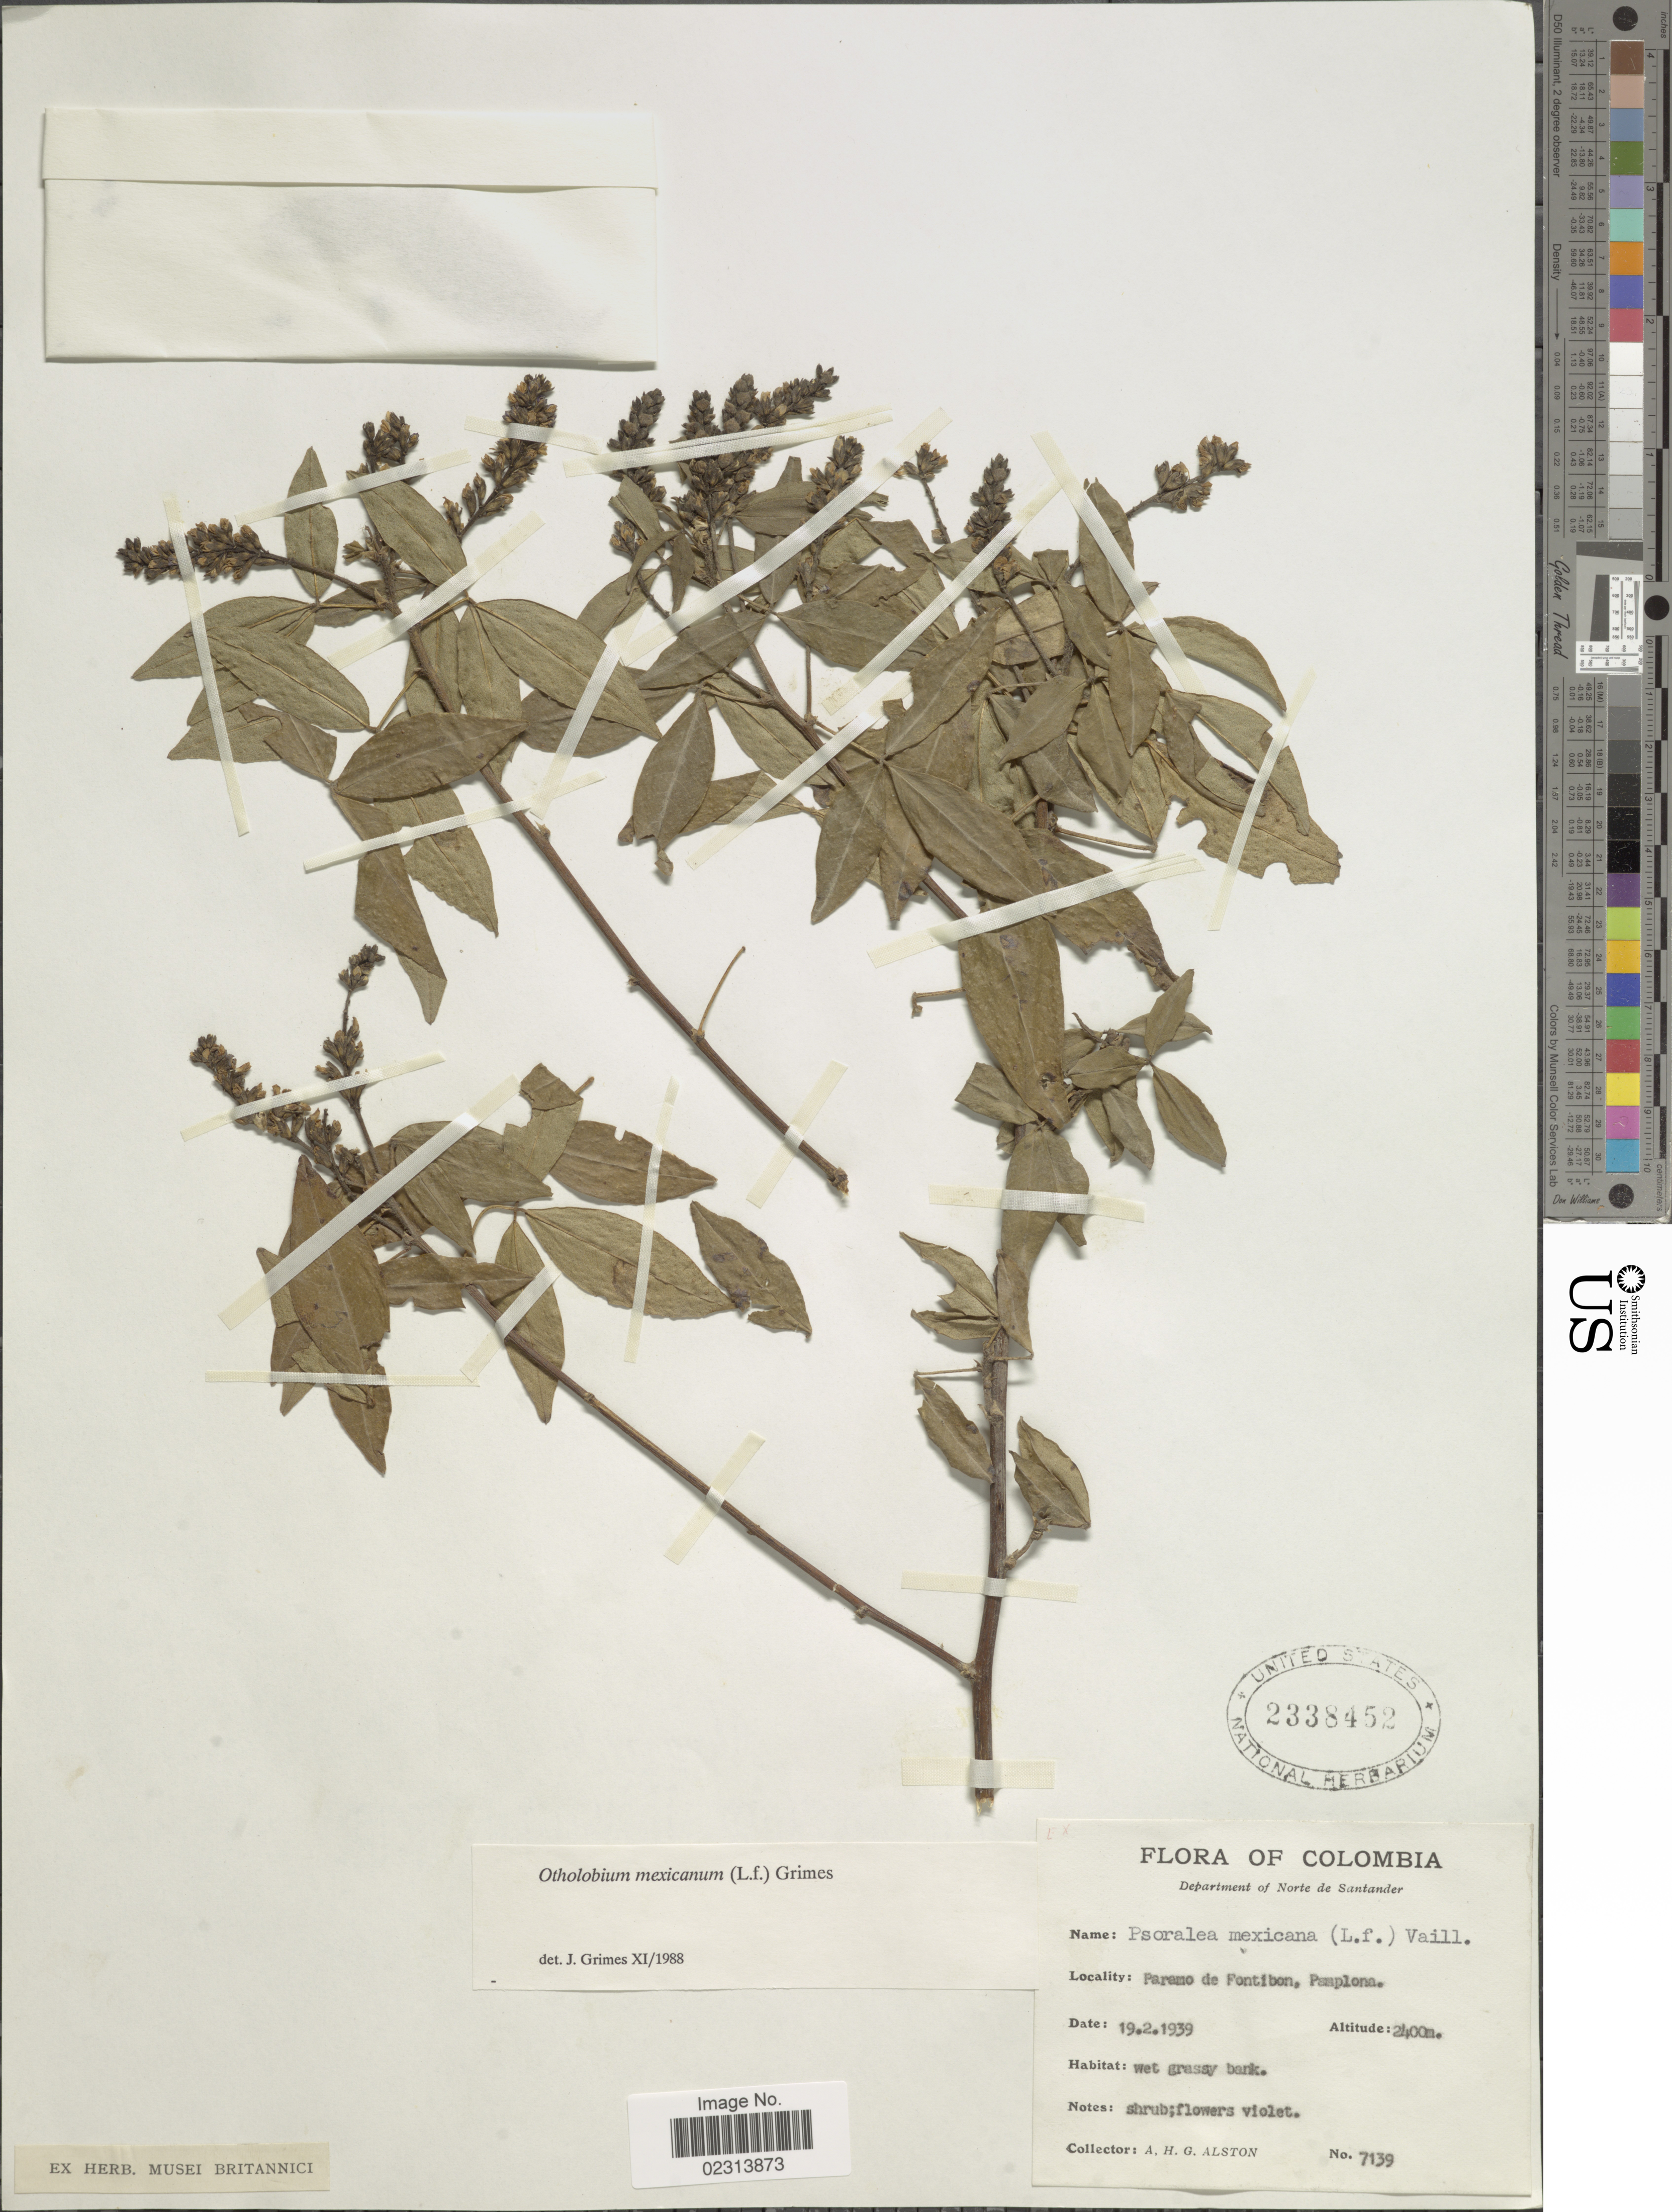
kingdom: Plantae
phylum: Tracheophyta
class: Magnoliopsida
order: Fabales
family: Fabaceae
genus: Otholobium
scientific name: Otholobium mexicanum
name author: (L. f.) J.W. Grimes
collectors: A. H. Alston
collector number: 7139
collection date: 1939-02-19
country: Colombia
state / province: Norte de Santander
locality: Departmento of Norte de Santander, Paramo de Fontibon, Pamplona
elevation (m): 2400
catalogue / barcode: US 2338452